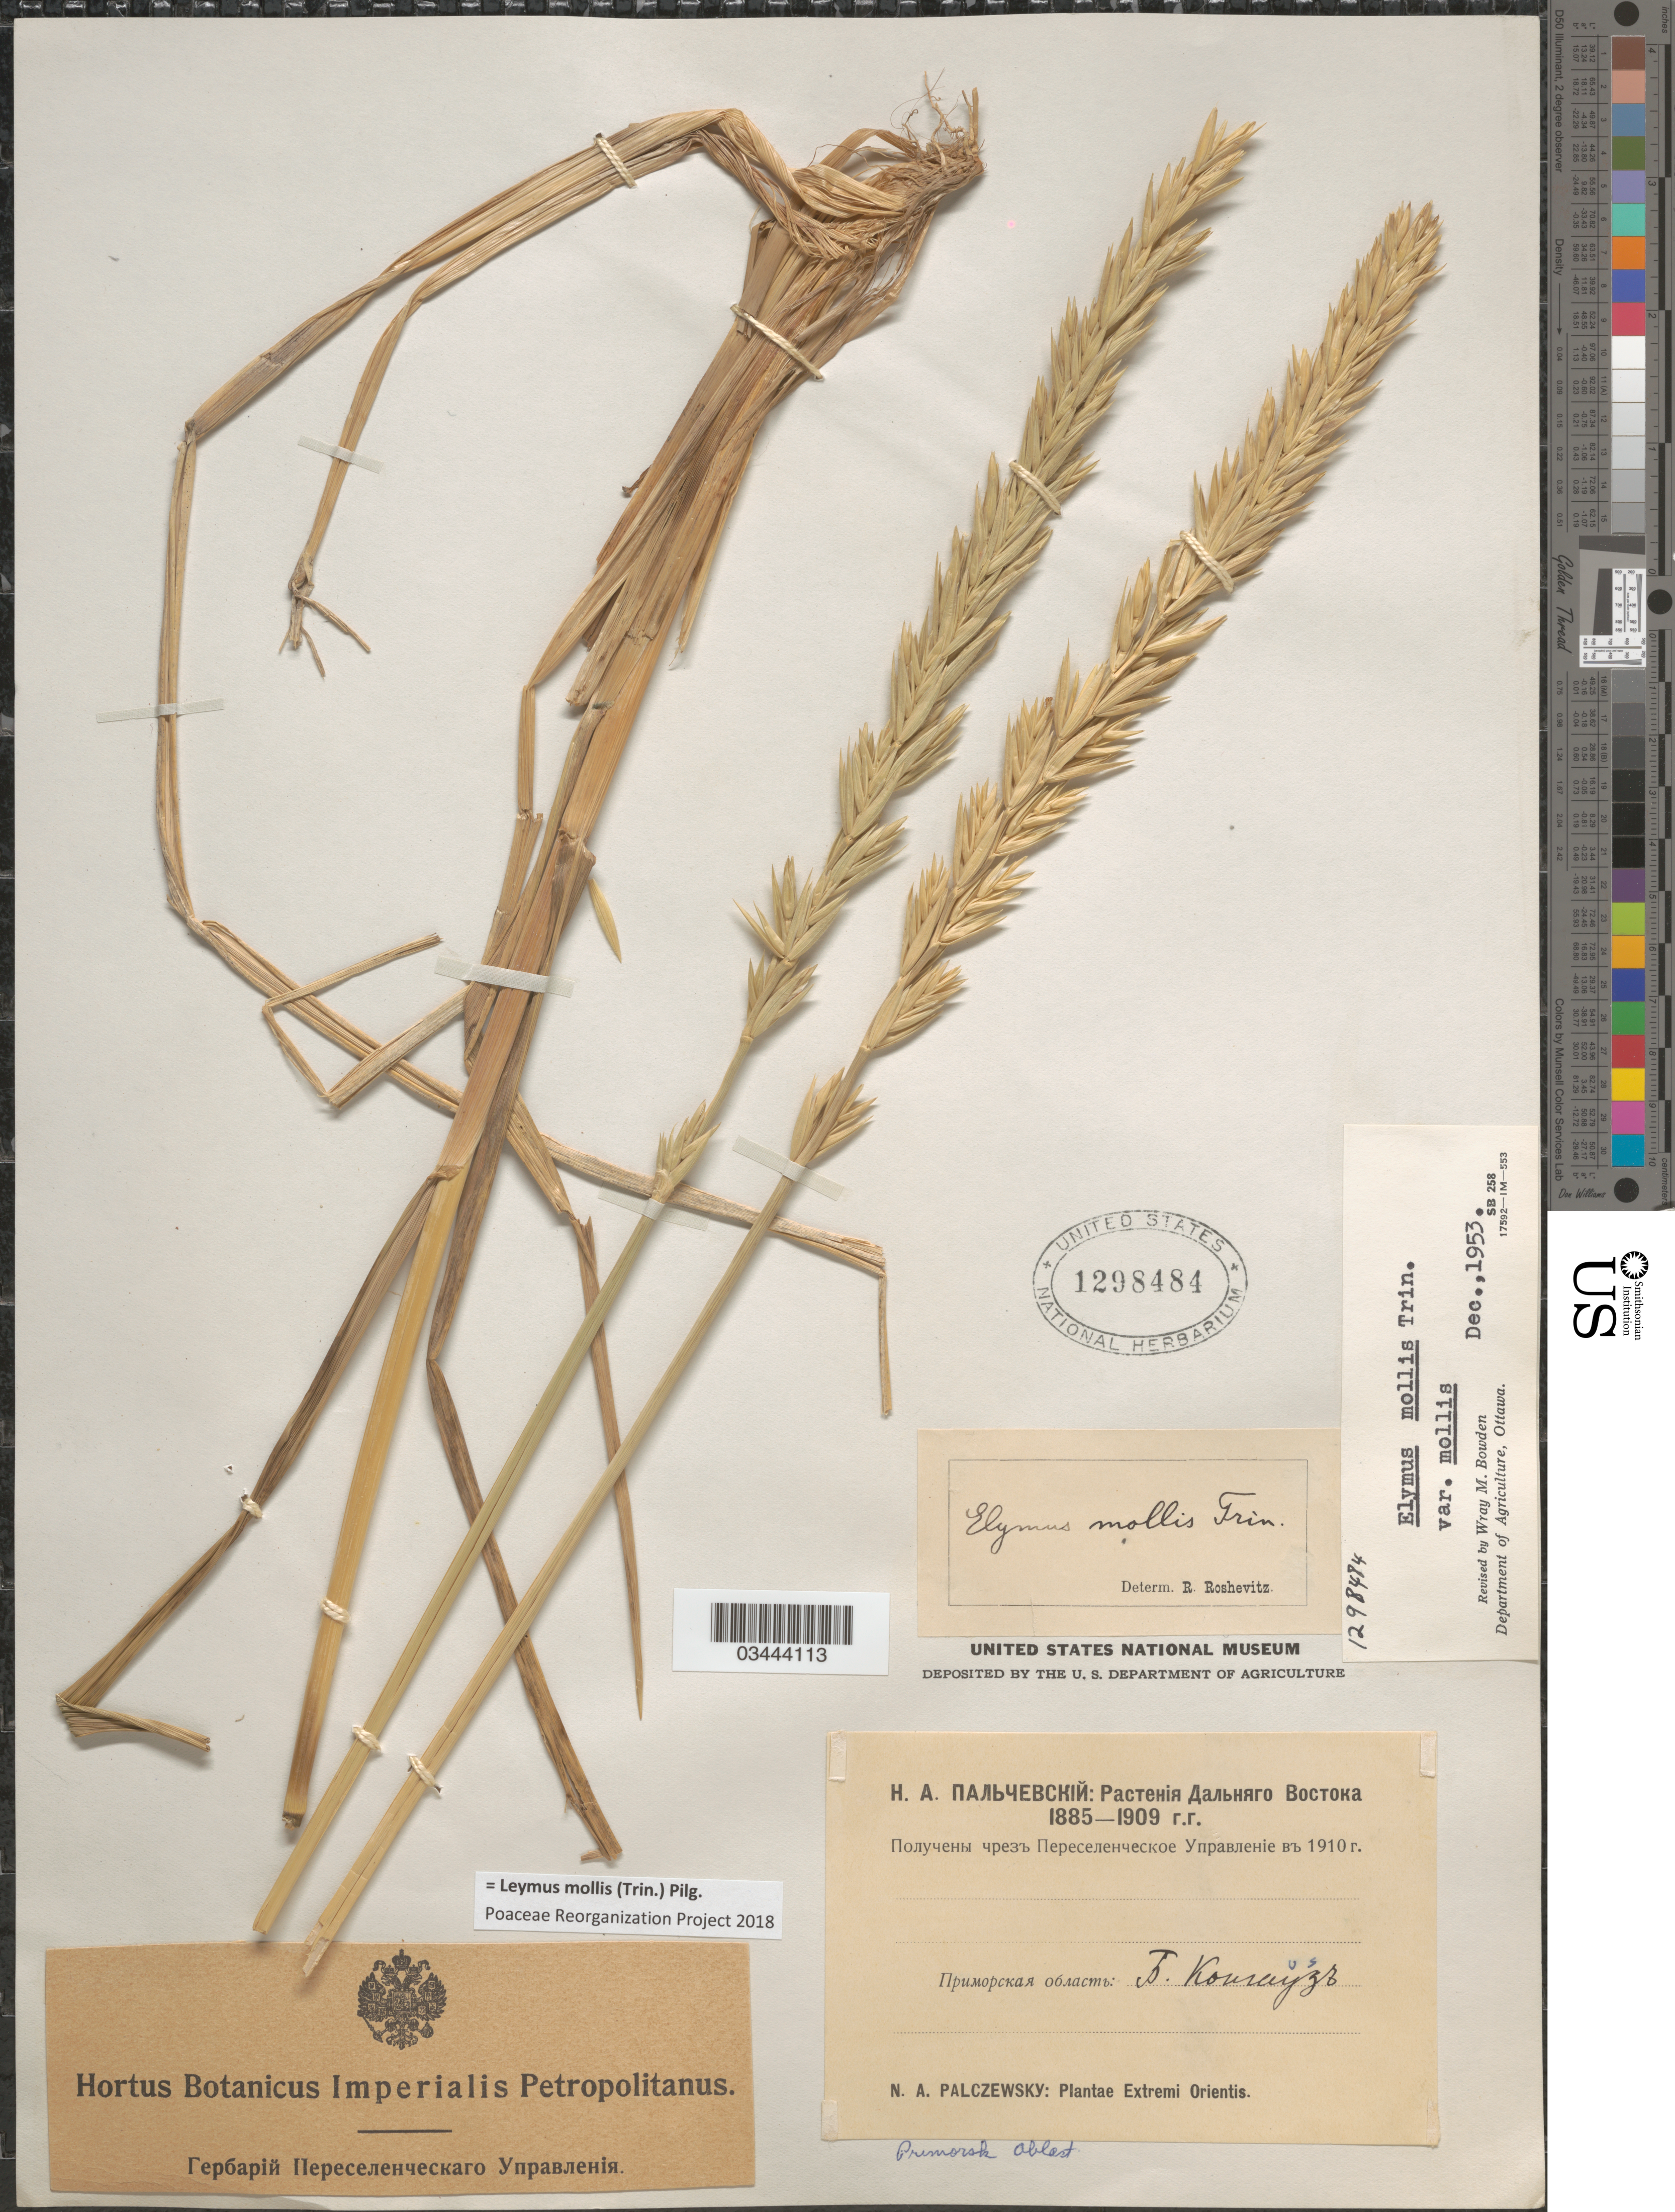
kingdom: Plantae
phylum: Tracheophyta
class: Liliopsida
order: Poales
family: Poaceae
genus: Leymus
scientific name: Leymus mollis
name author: (Trin.) Pilg.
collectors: N. Palczewski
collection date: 1885/1909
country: Russian Federation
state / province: Primorsky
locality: Extremi Orientis. B. Kongauz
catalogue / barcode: US 1298484